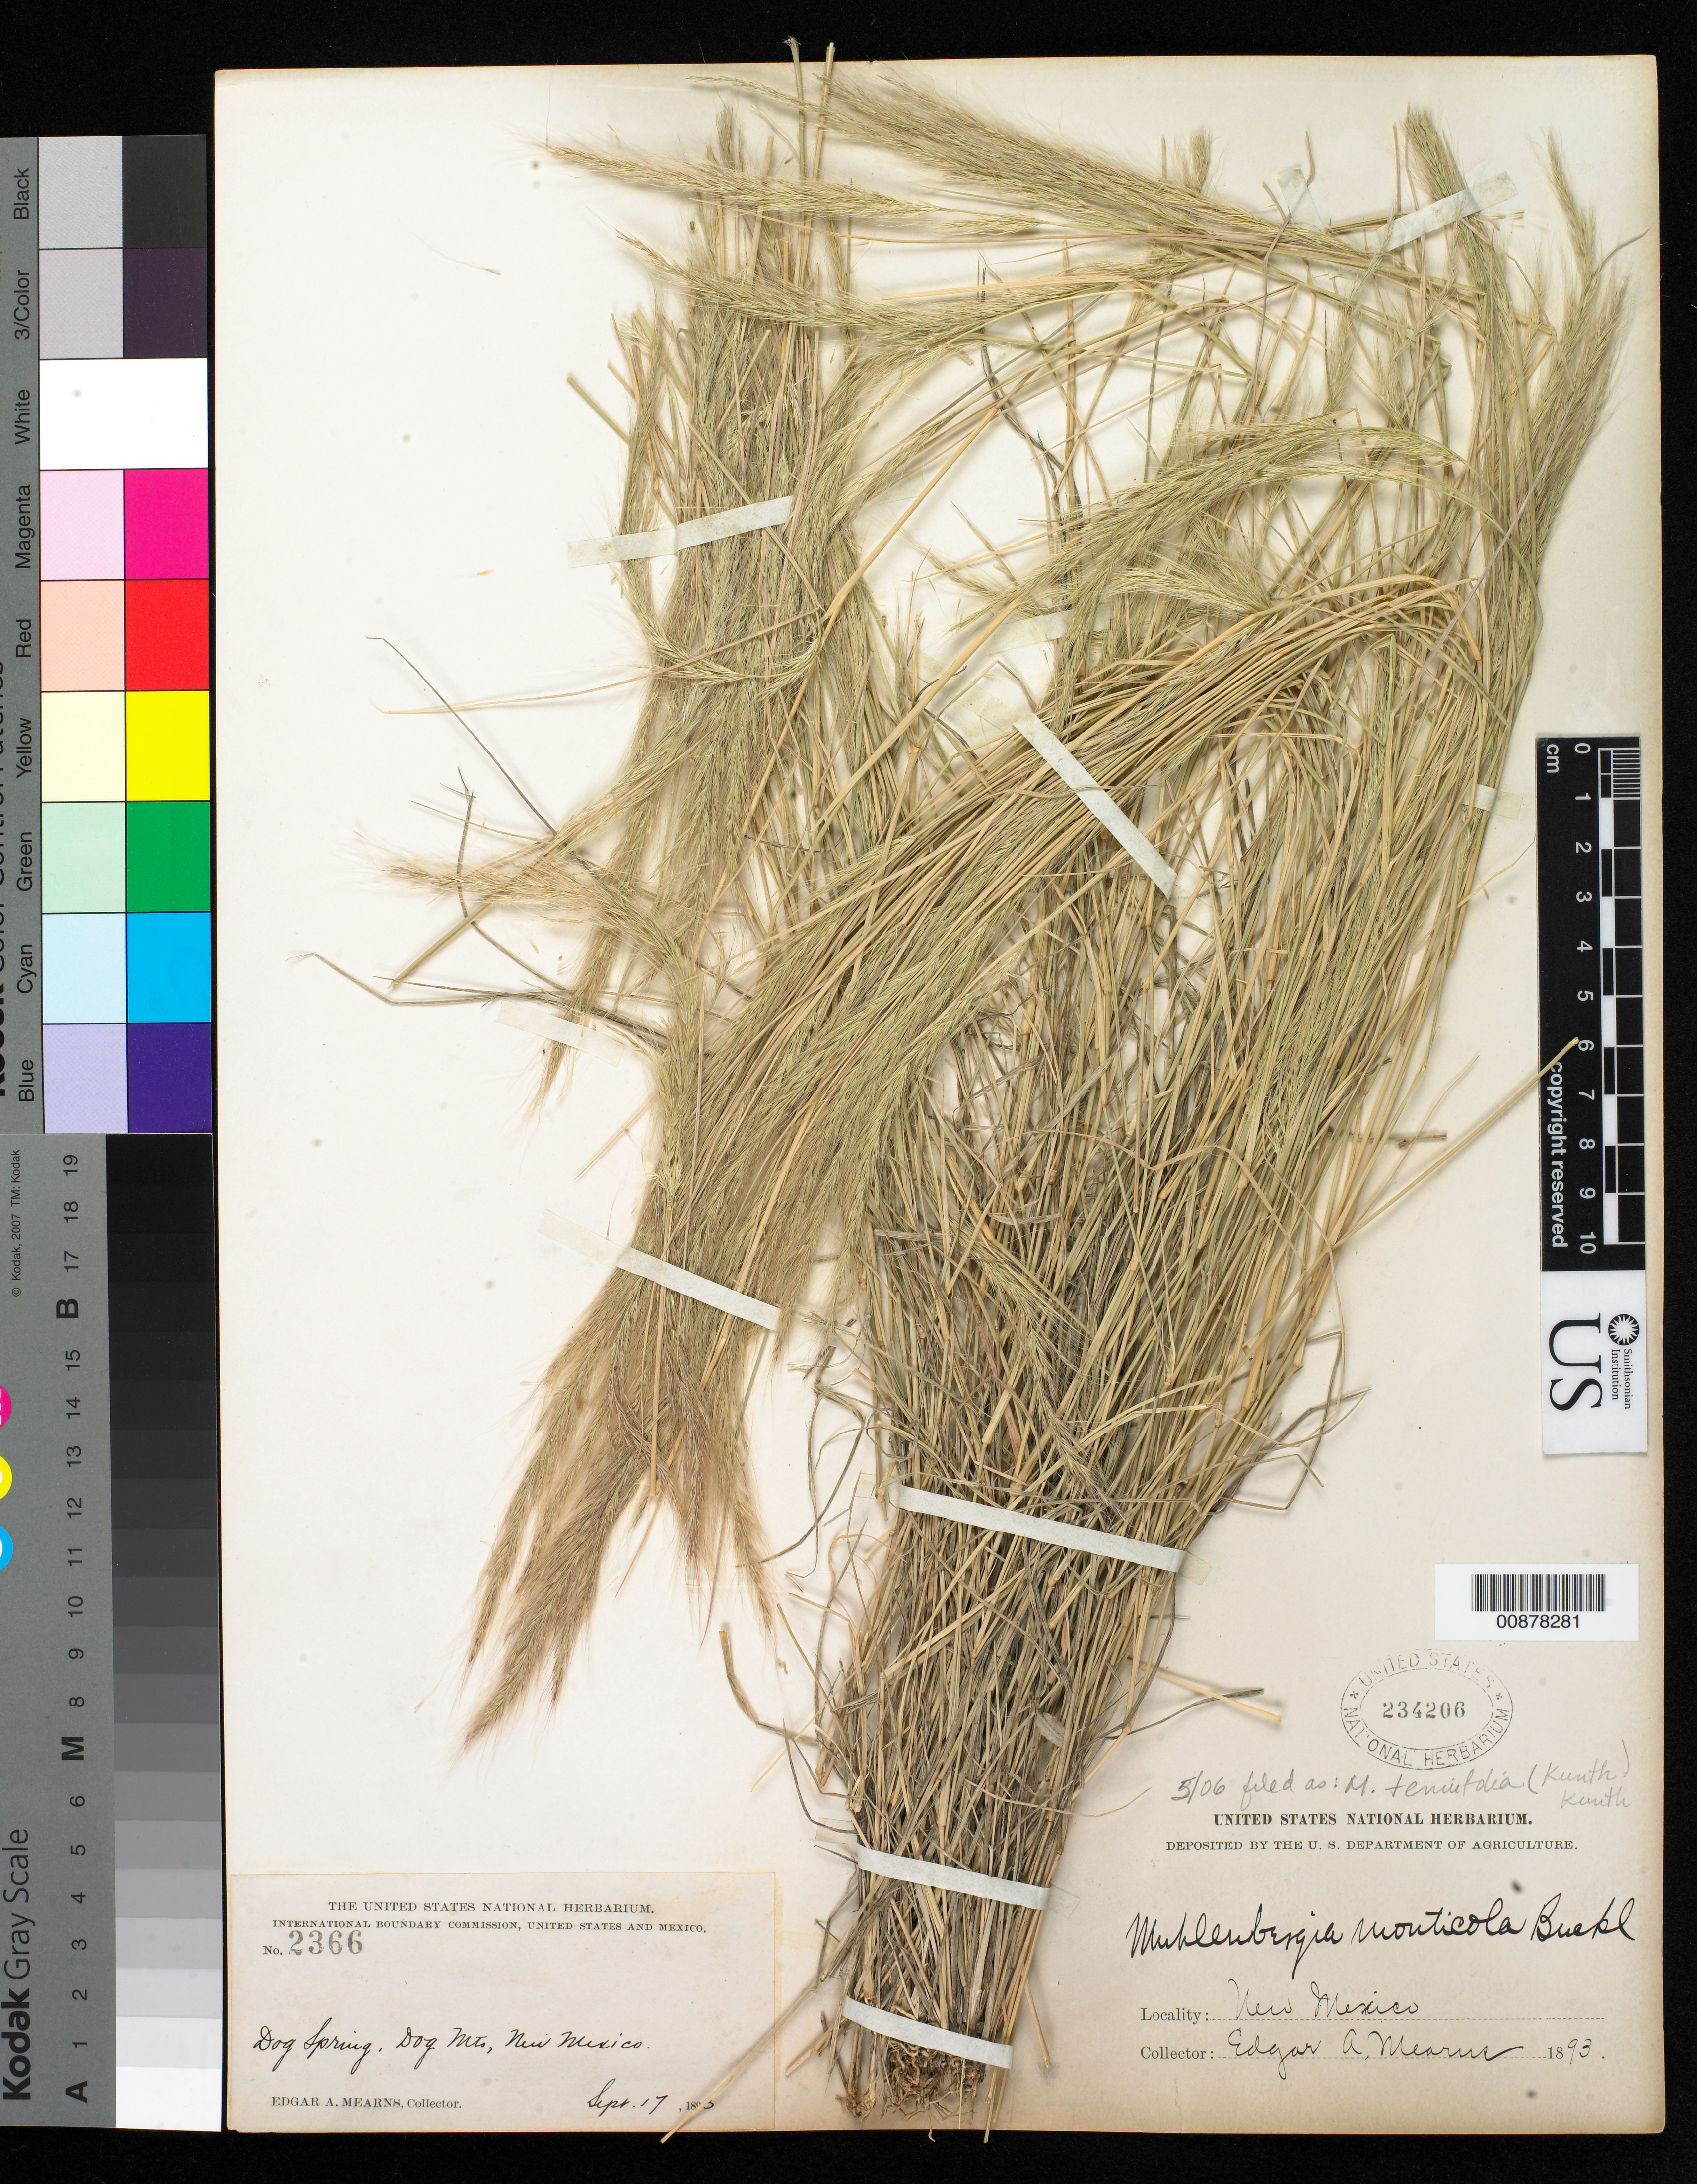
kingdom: Plantae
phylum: Tracheophyta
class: Liliopsida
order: Poales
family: Poaceae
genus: Muhlenbergia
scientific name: Muhlenbergia tenuifolia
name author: (Kunth) Kunth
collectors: E. A. Mearns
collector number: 2366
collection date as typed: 17 Sep 1893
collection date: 1893-09-17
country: United States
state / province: New Mexico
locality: Dog Spring, Dog Mts., New Mexico.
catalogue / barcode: US 234206